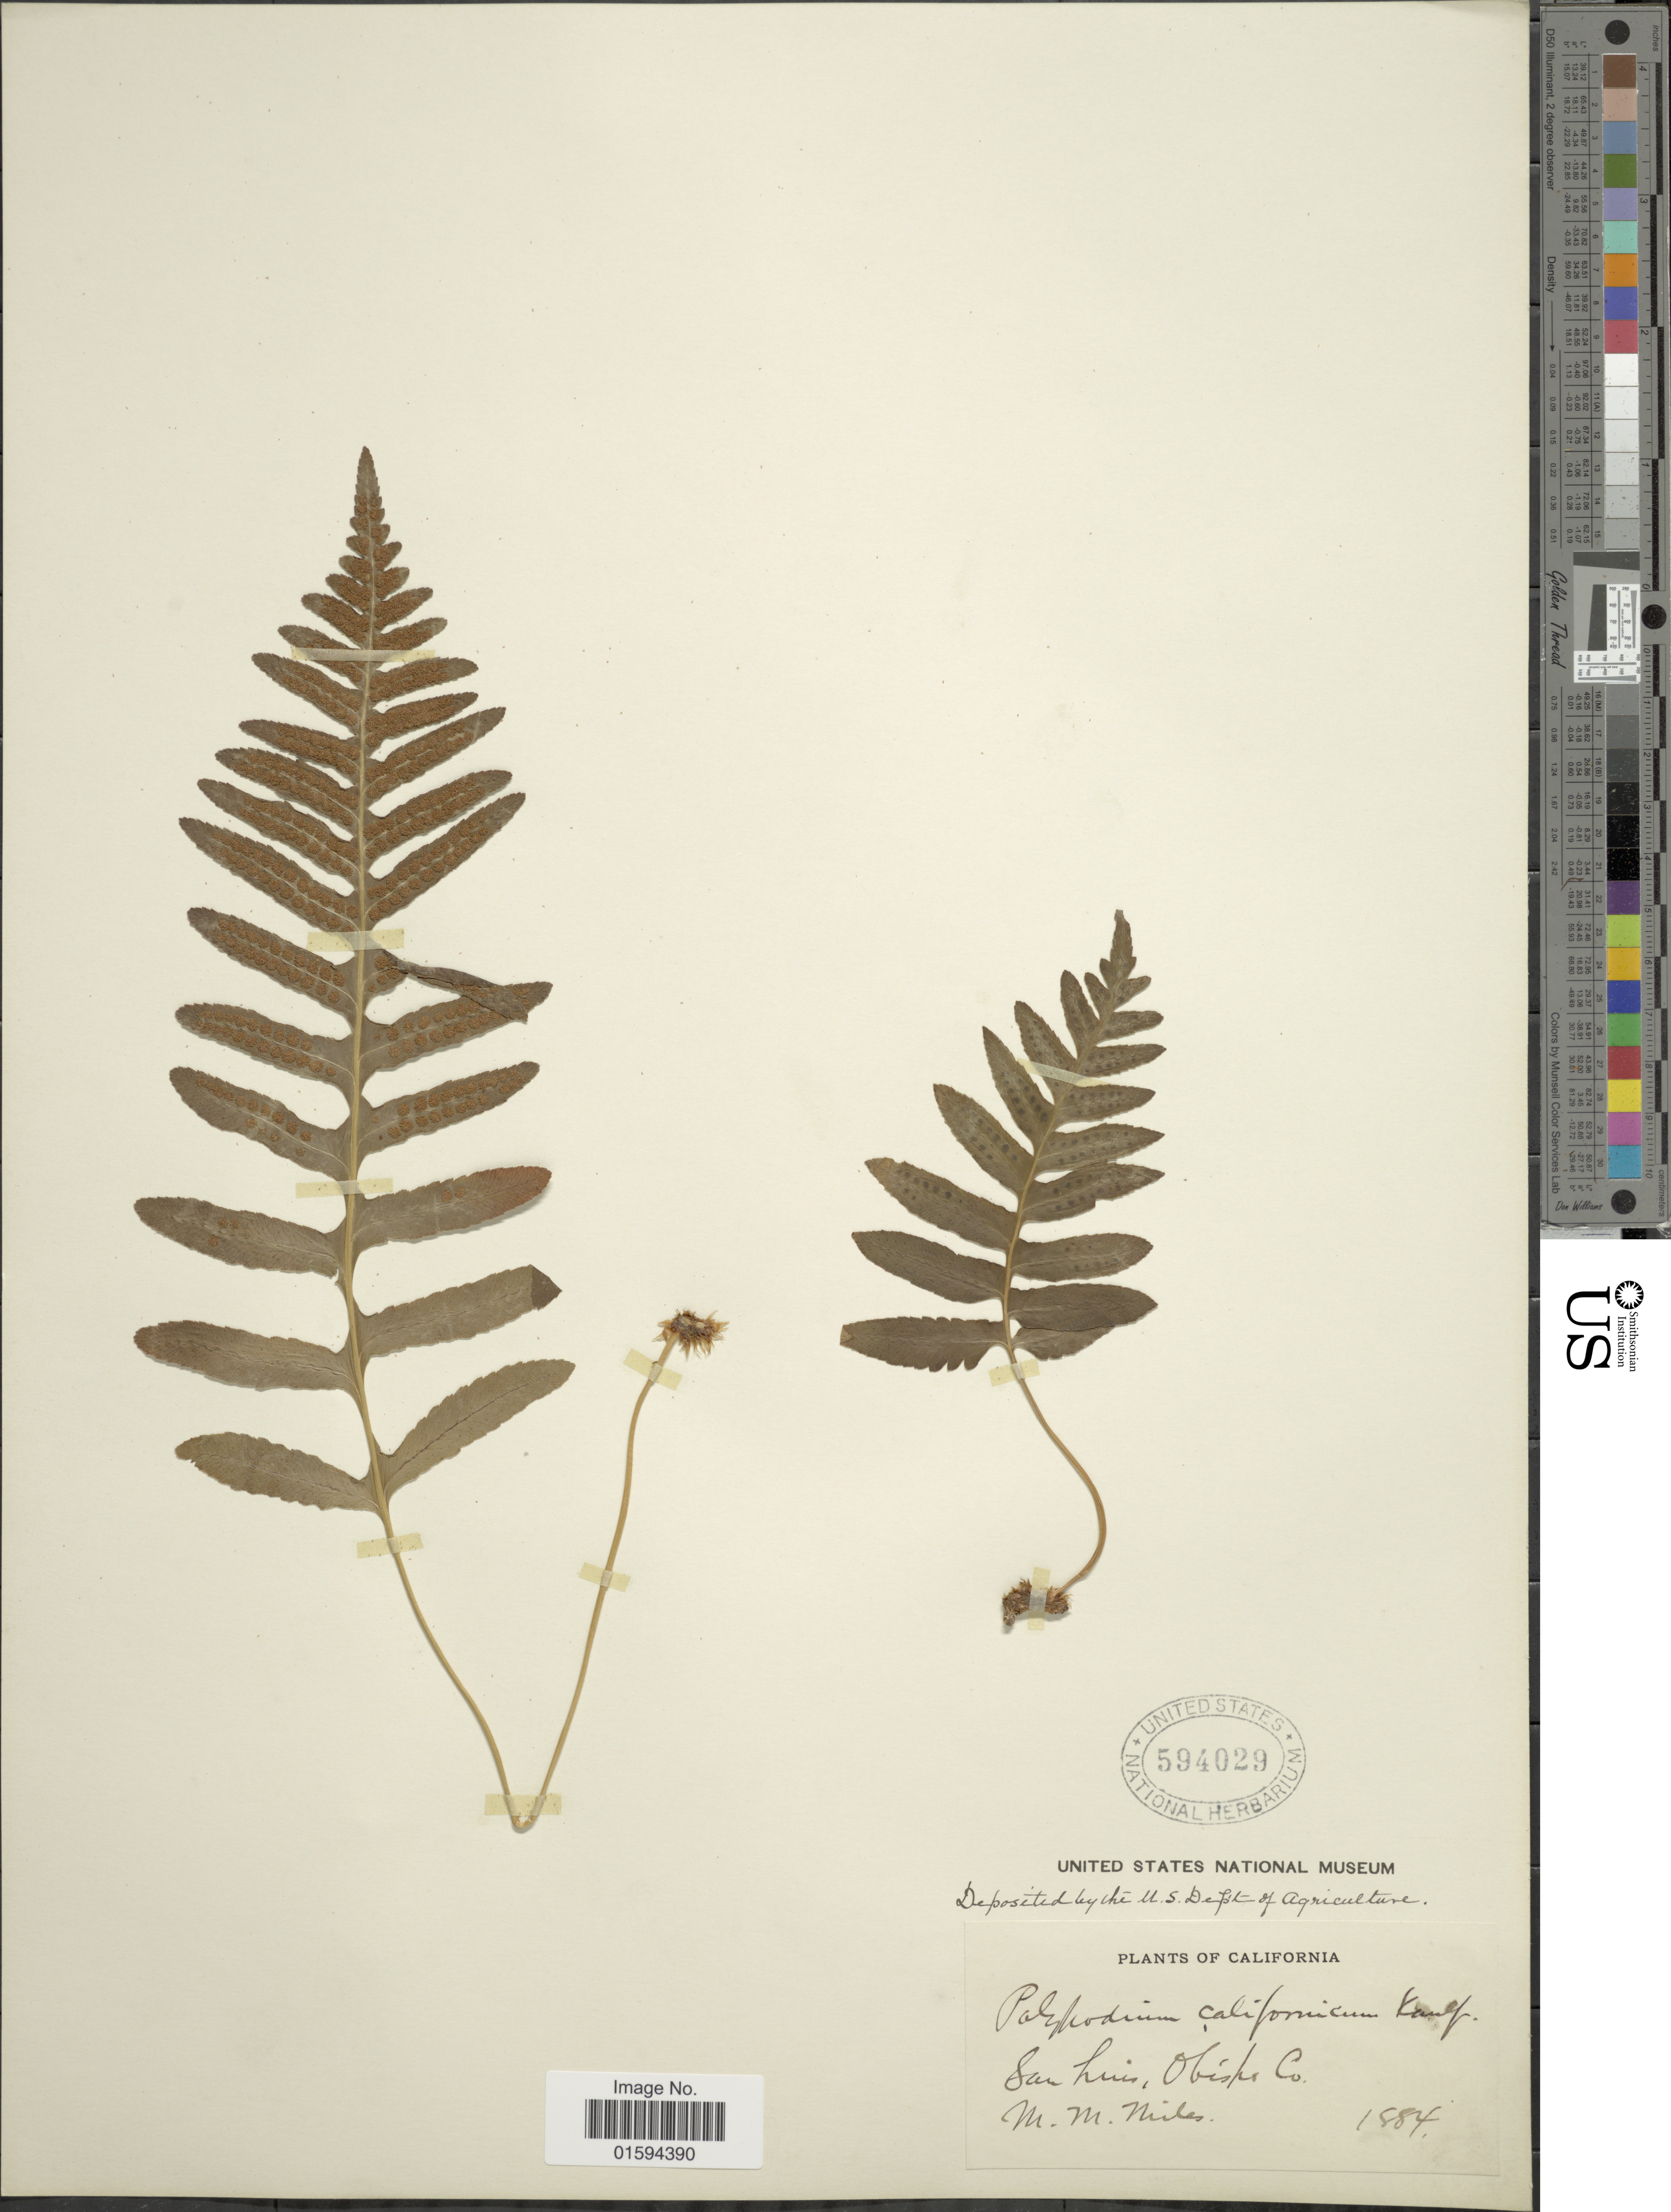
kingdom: Plantae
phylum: Tracheophyta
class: Polypodiopsida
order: Polypodiales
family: Polypodiaceae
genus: Polypodium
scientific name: Polypodium californicum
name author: Kaulf.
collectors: M. Miles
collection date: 1884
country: United States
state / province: California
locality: San Luis, Obispo Co.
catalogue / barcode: US 594029